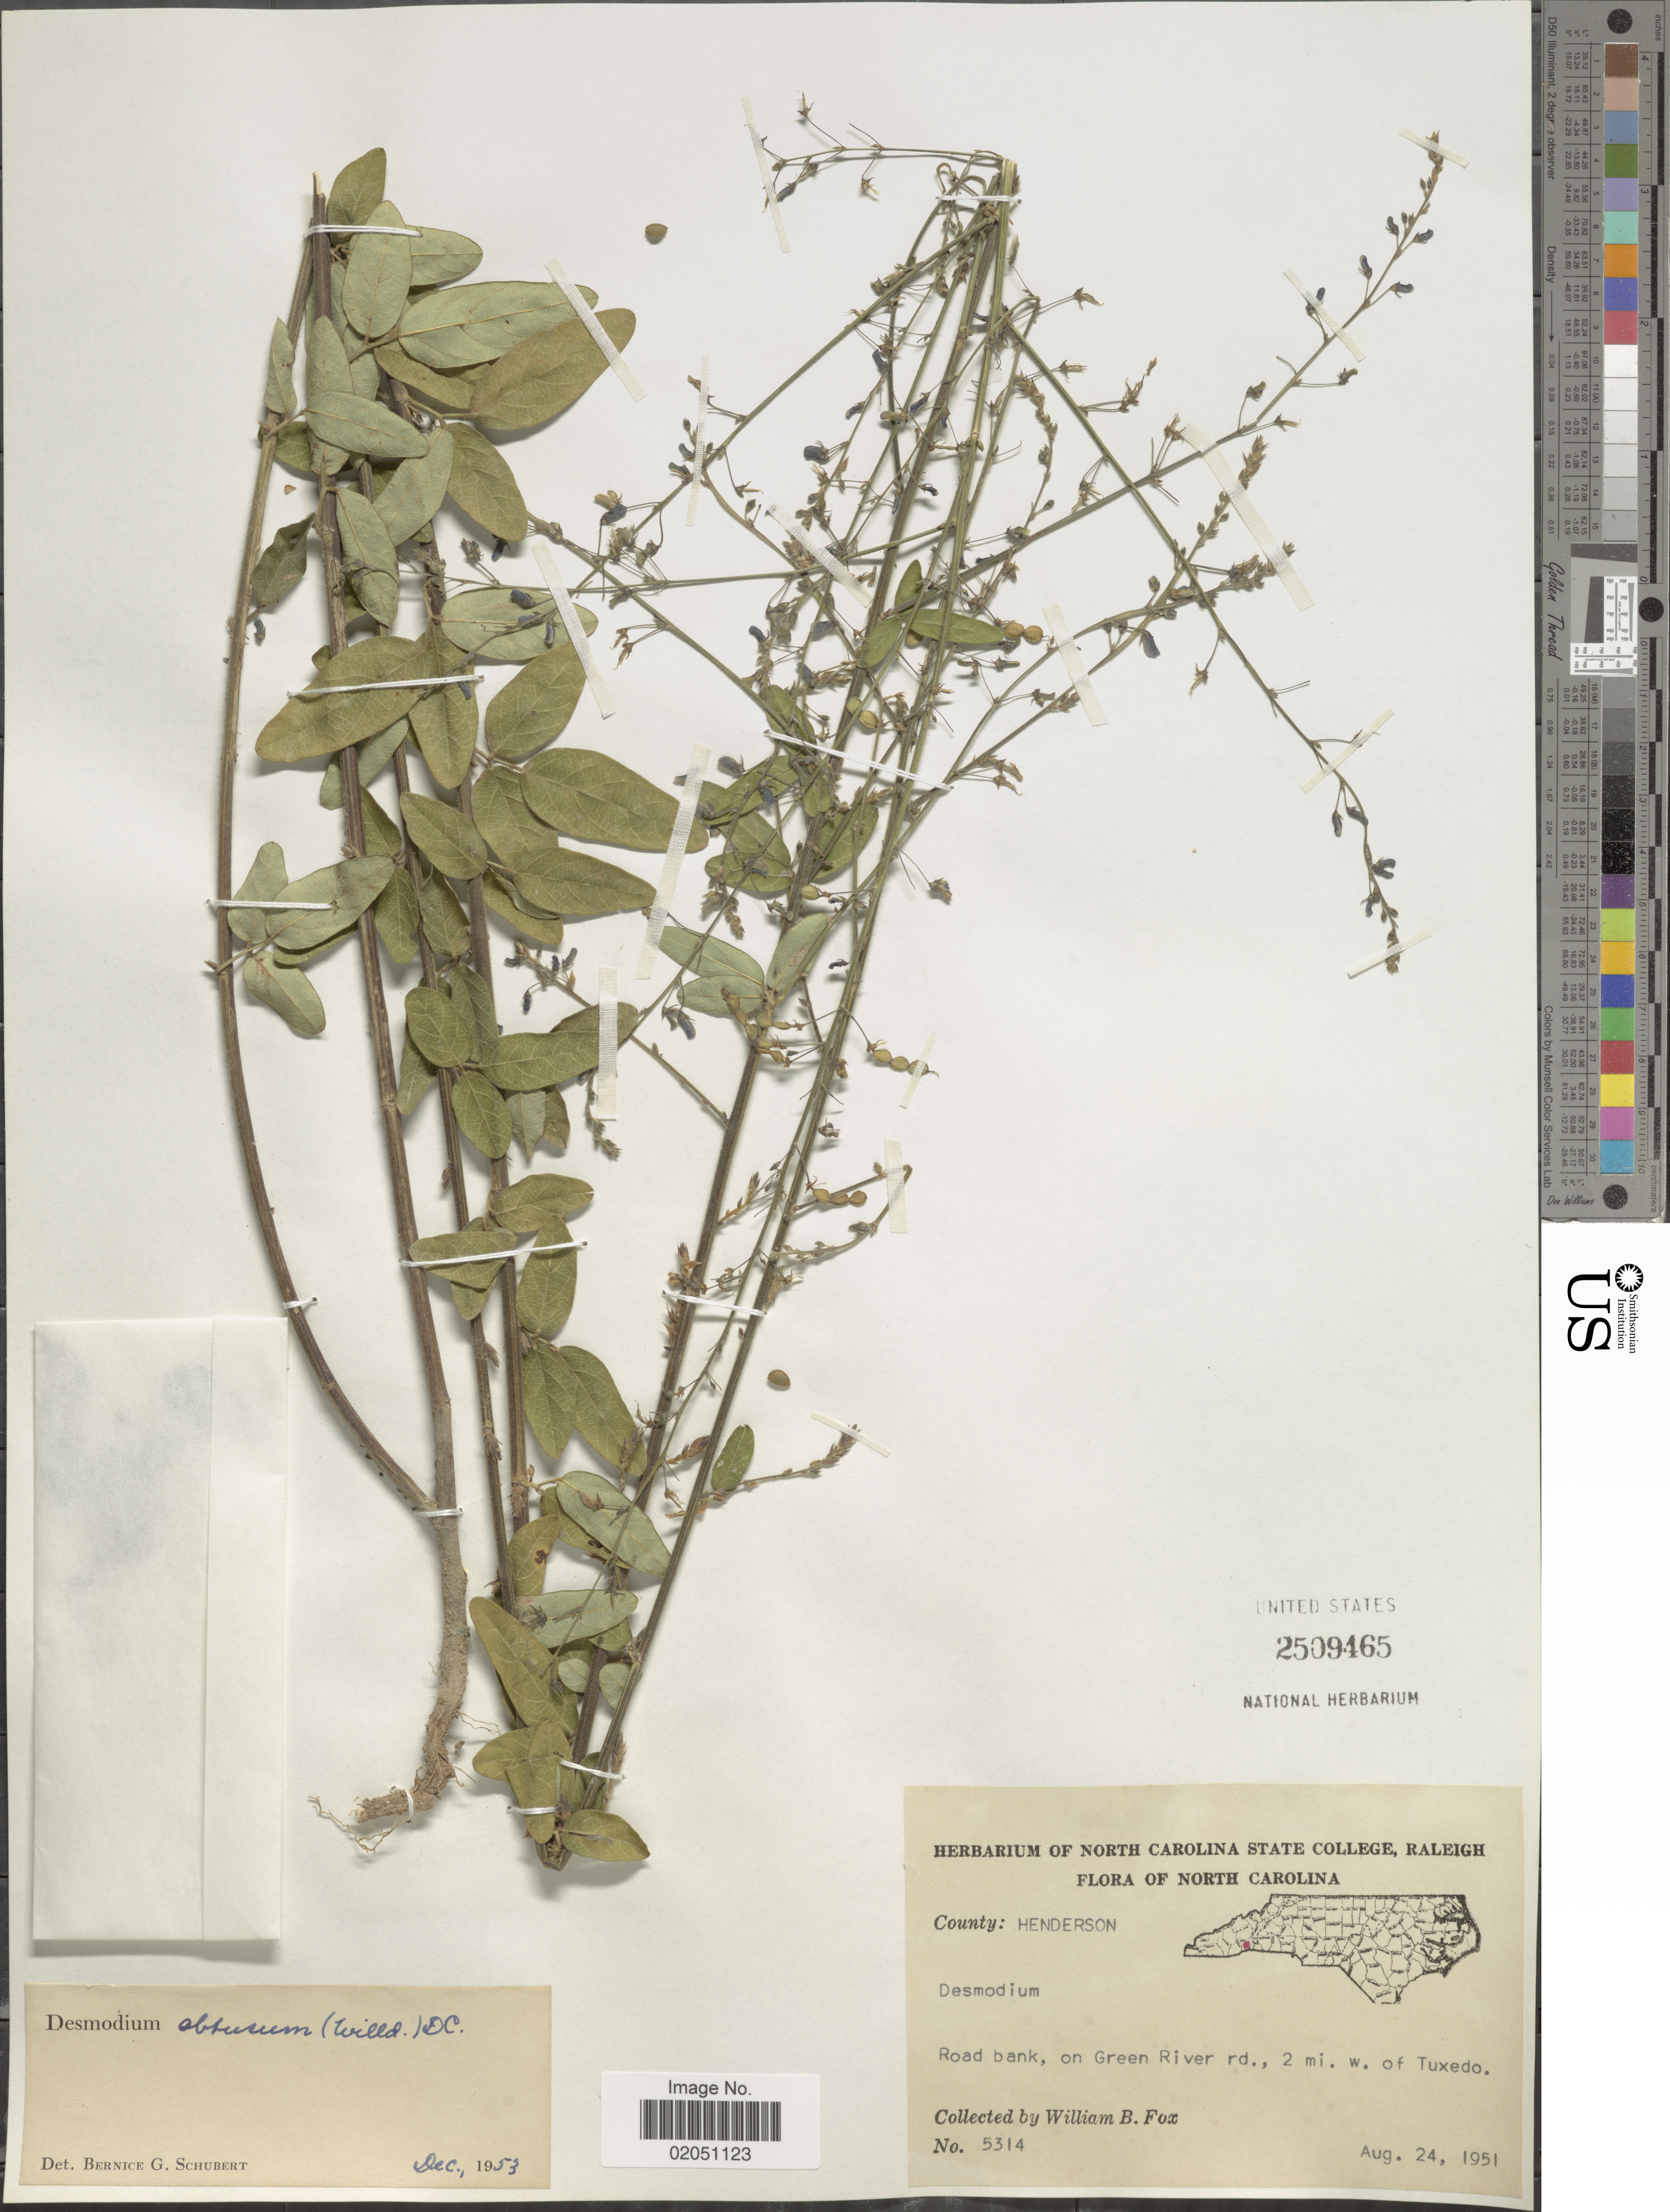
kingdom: Plantae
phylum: Tracheophyta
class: Magnoliopsida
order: Fabales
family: Fabaceae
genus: Desmodium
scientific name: Desmodium obtusum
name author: (Muhl. ex Willd.) DC.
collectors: W. B. Fox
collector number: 5314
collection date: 1951-08-24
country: United States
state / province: North Carolina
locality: County: Henderson, Road bank, on Green River rd., 2 mi w of Tuxedo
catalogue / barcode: US 2509465